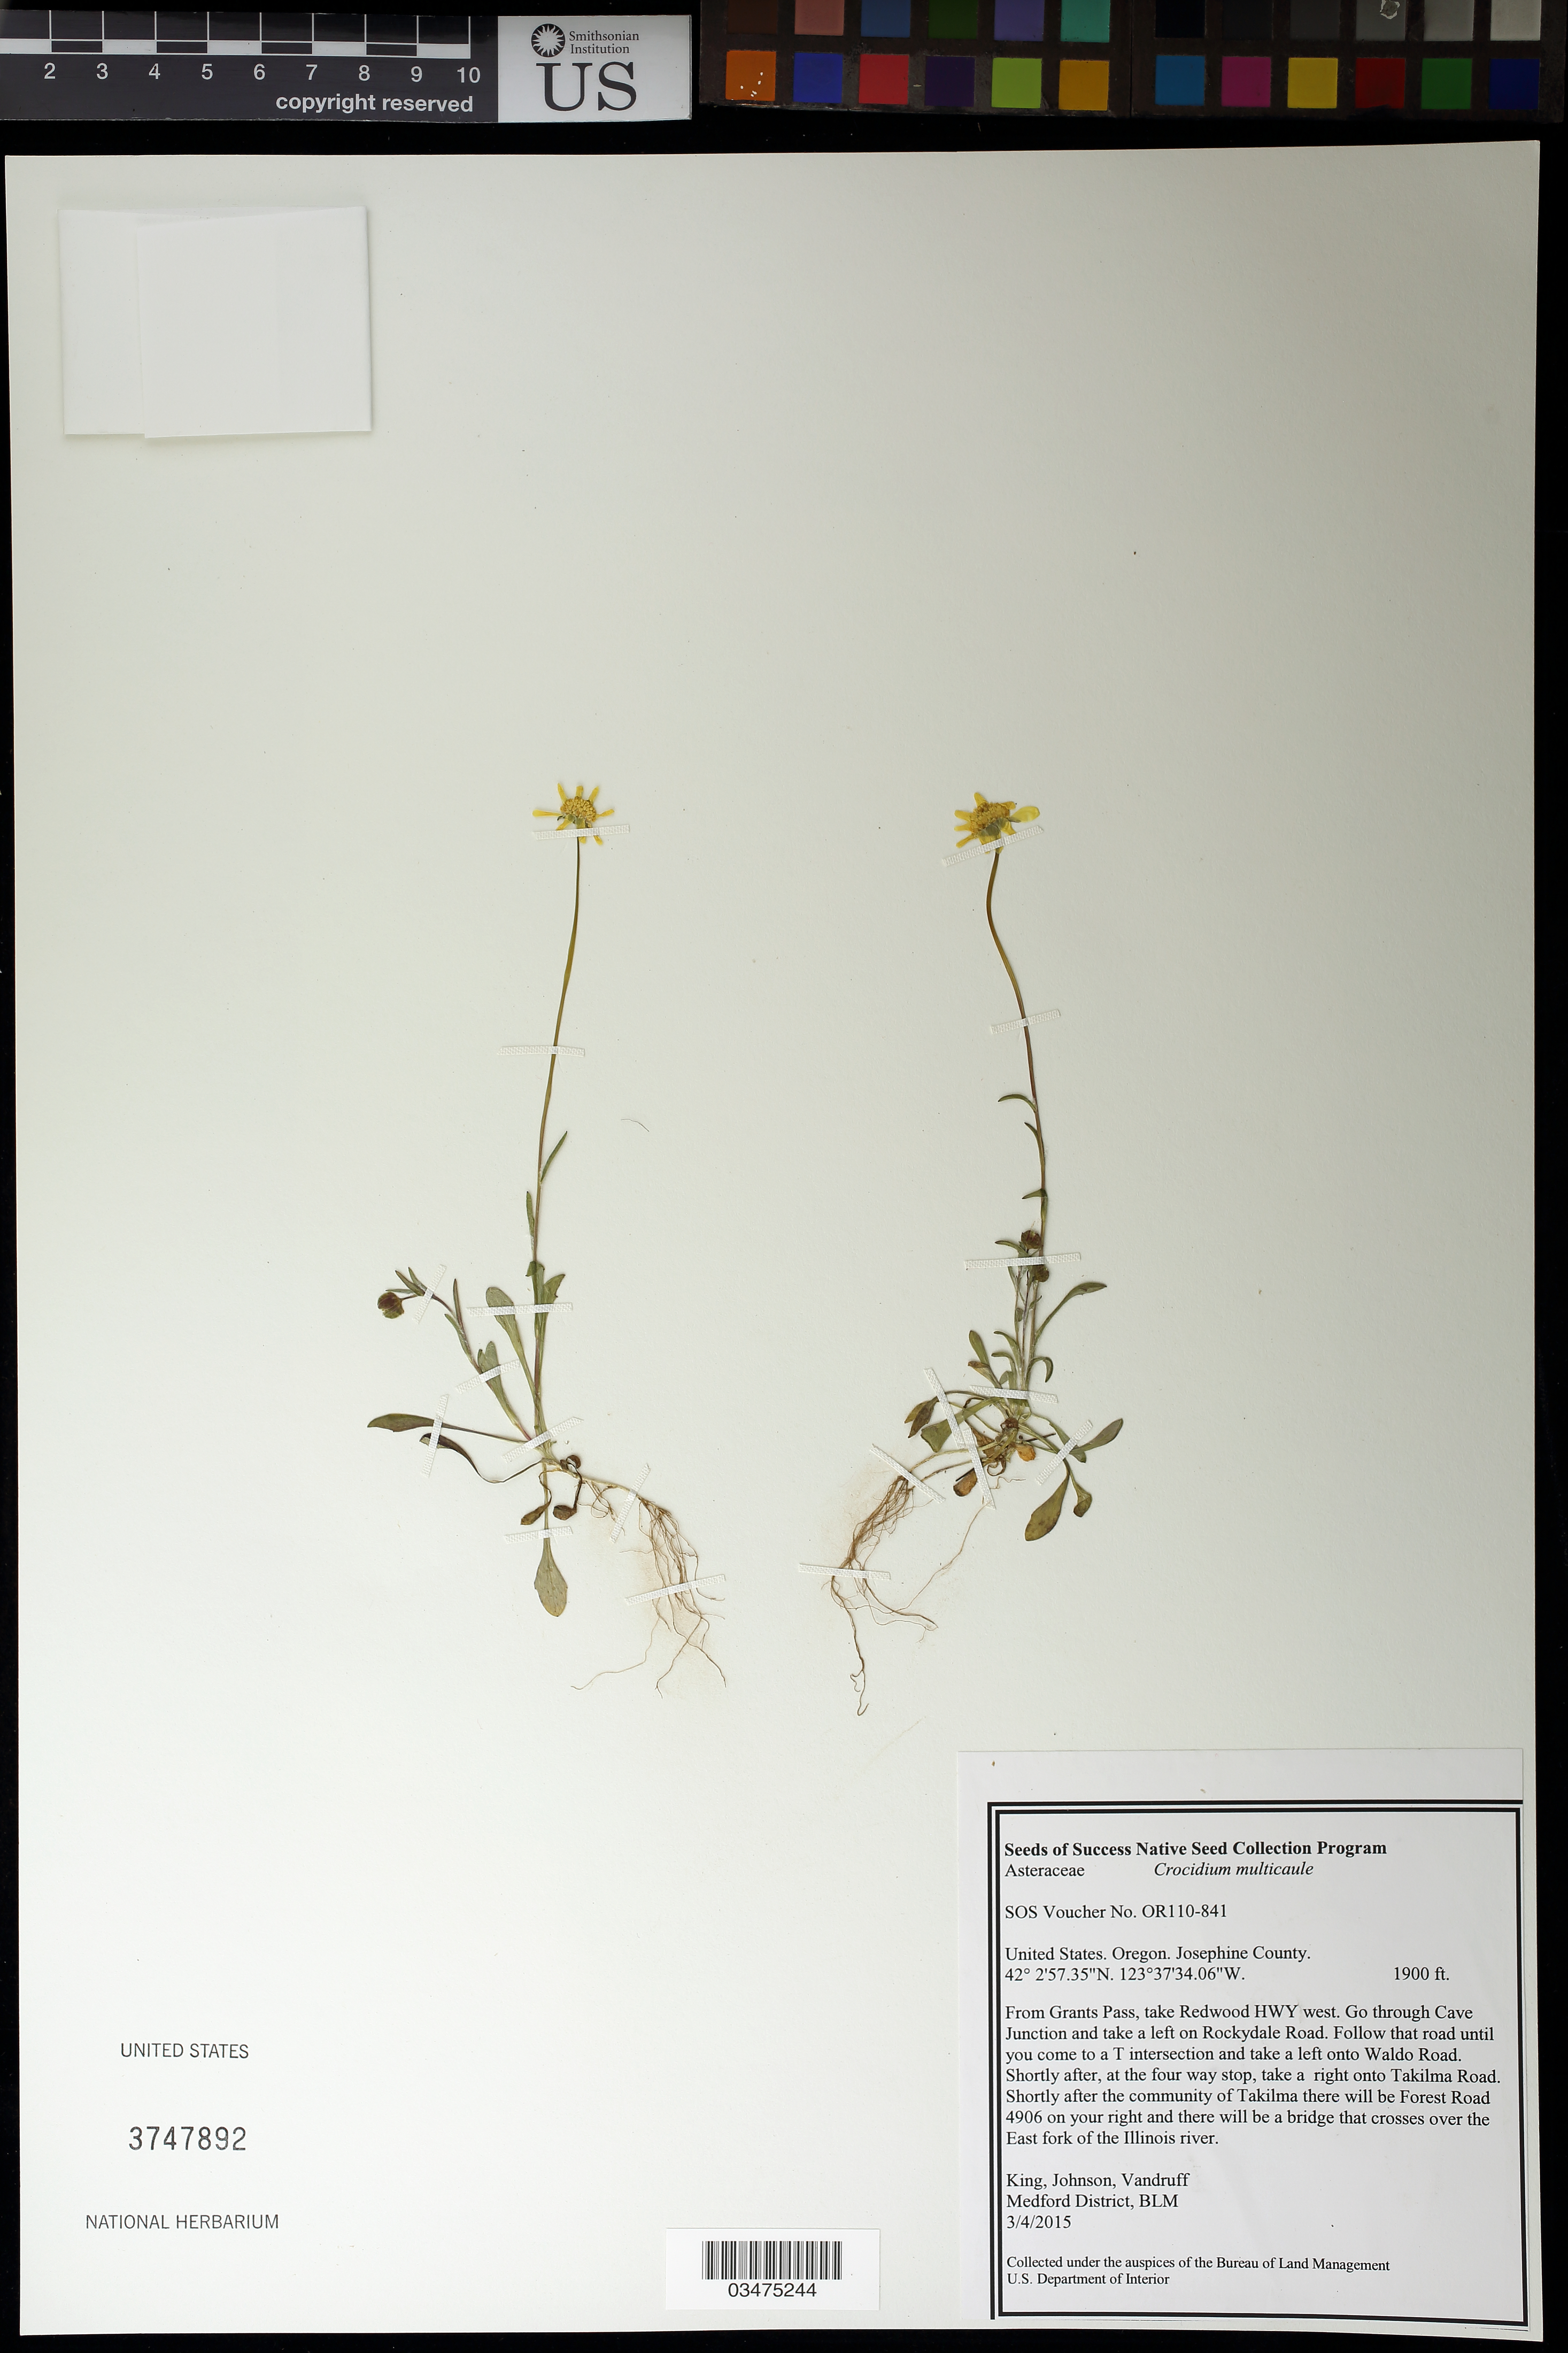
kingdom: Plantae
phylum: Tracheophyta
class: Magnoliopsida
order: Asterales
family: Asteraceae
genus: Crocidium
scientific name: Crocidium multicaule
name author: Hook.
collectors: King, --, -- Johnson & -. Vandruff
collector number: OR110-841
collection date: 2015-03-04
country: United States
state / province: Oregon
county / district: Josephine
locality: Forest Rd 4906, near a bridge that crosses over the East fork of the Illinois river.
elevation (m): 579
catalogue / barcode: US 3747892